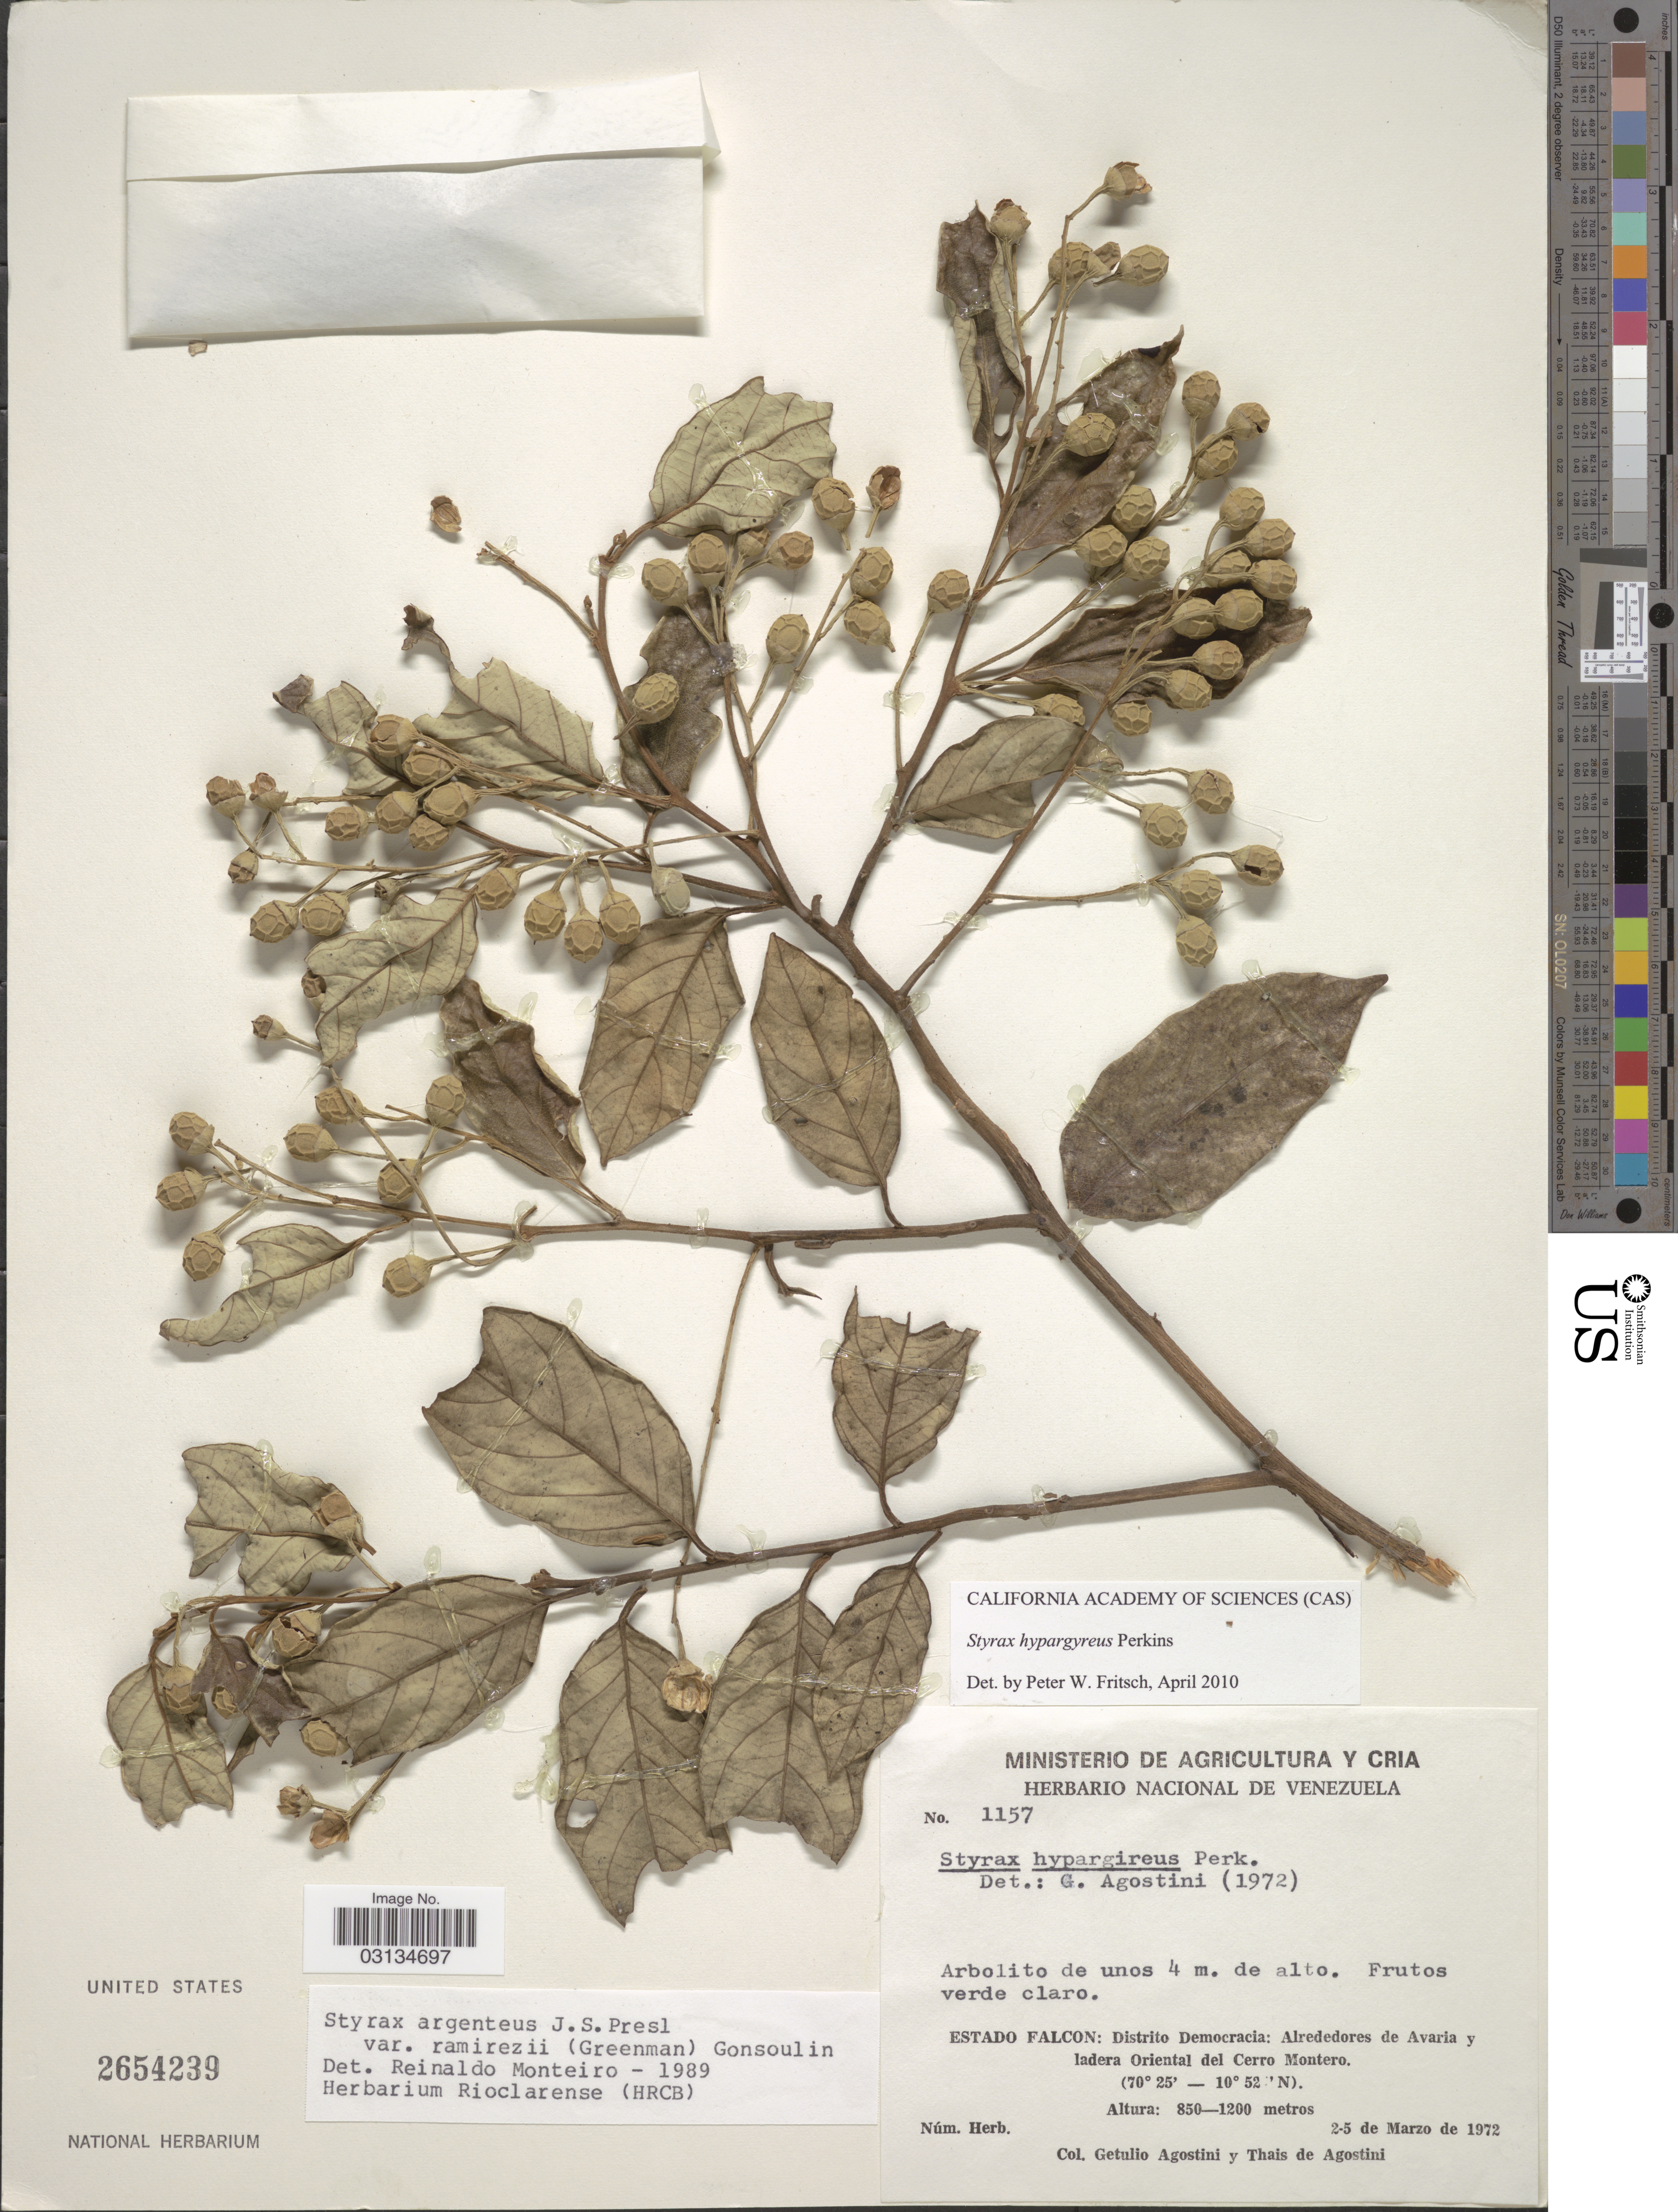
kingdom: Plantae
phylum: Tracheophyta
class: Magnoliopsida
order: Ericales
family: Styracaceae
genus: Styrax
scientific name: Styrax hypargyreus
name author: Perkins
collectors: G. Agostini & T. Agostini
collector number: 1157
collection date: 1972-03-02/1972-03-05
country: Venezuela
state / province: Falcón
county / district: Democracia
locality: Distrito Democracia: Alrededores de Avaria y ladera Oriental del Cerro Montero.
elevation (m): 850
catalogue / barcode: US 2654239